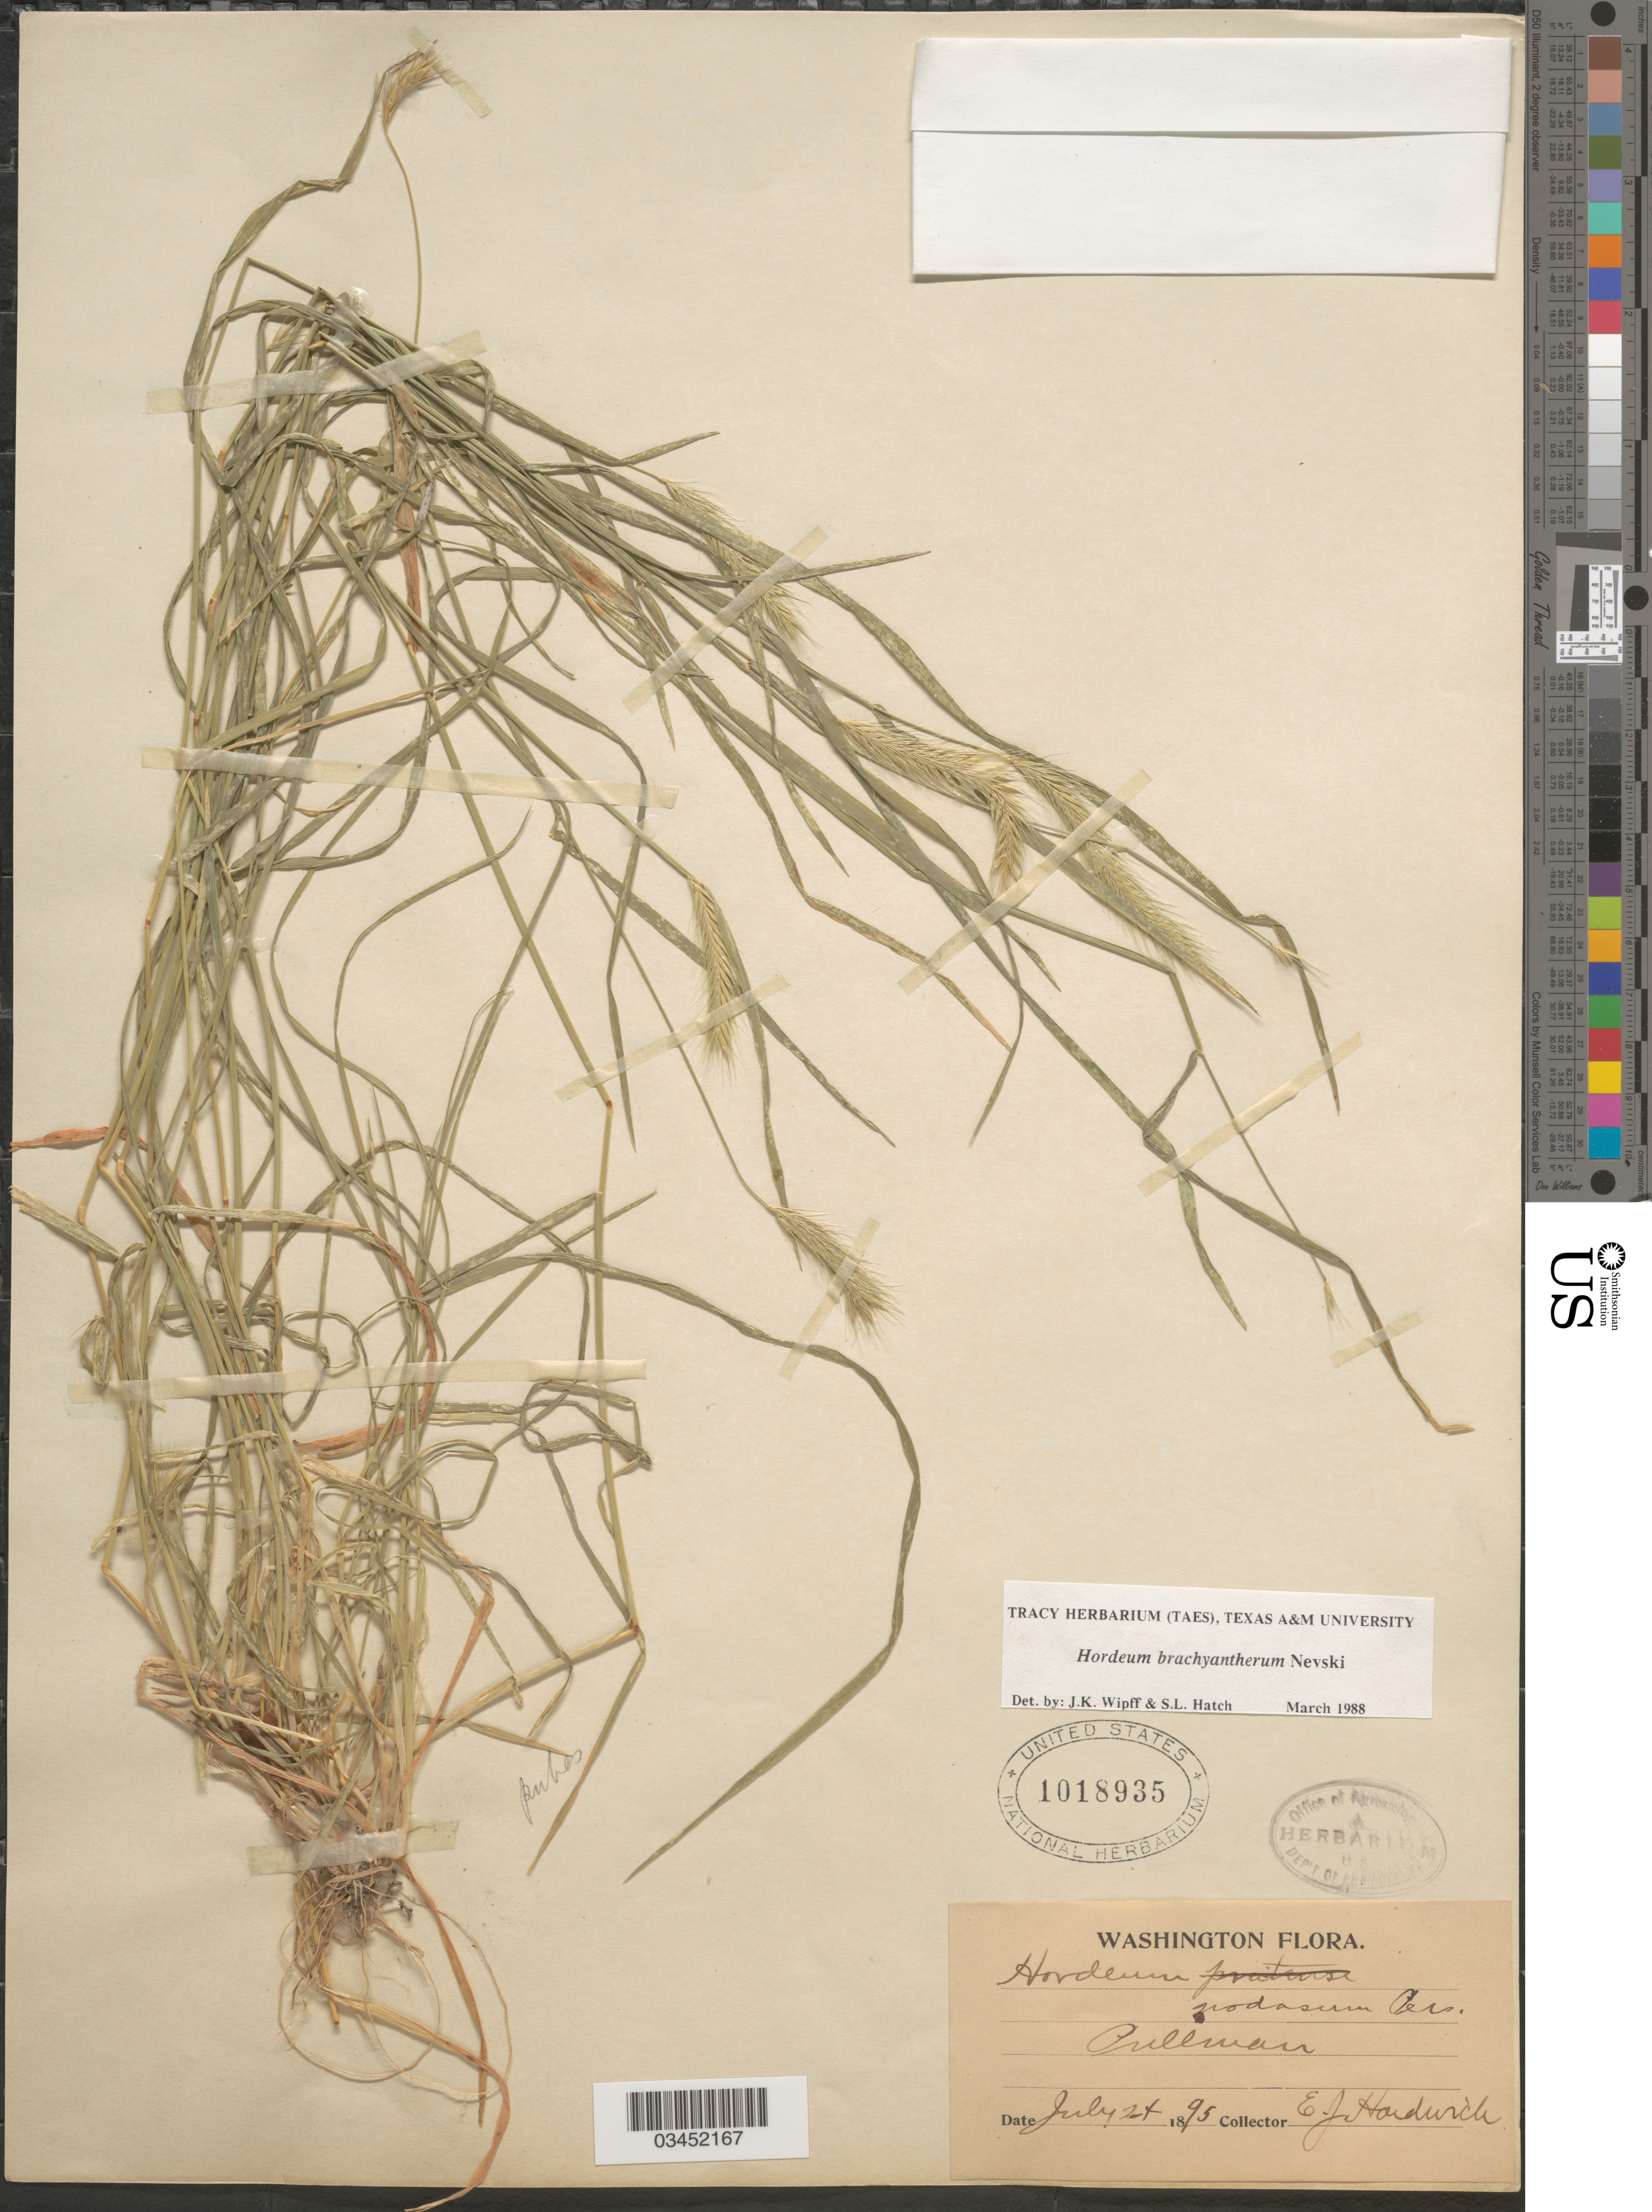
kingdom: Plantae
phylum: Tracheophyta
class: Liliopsida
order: Poales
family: Poaceae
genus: Hordeum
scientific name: Hordeum brachyantherum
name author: Nevski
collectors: E. Hardwick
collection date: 1895-07-24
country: United States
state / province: Washington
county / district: Whitman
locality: Pullman.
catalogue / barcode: US 1018935